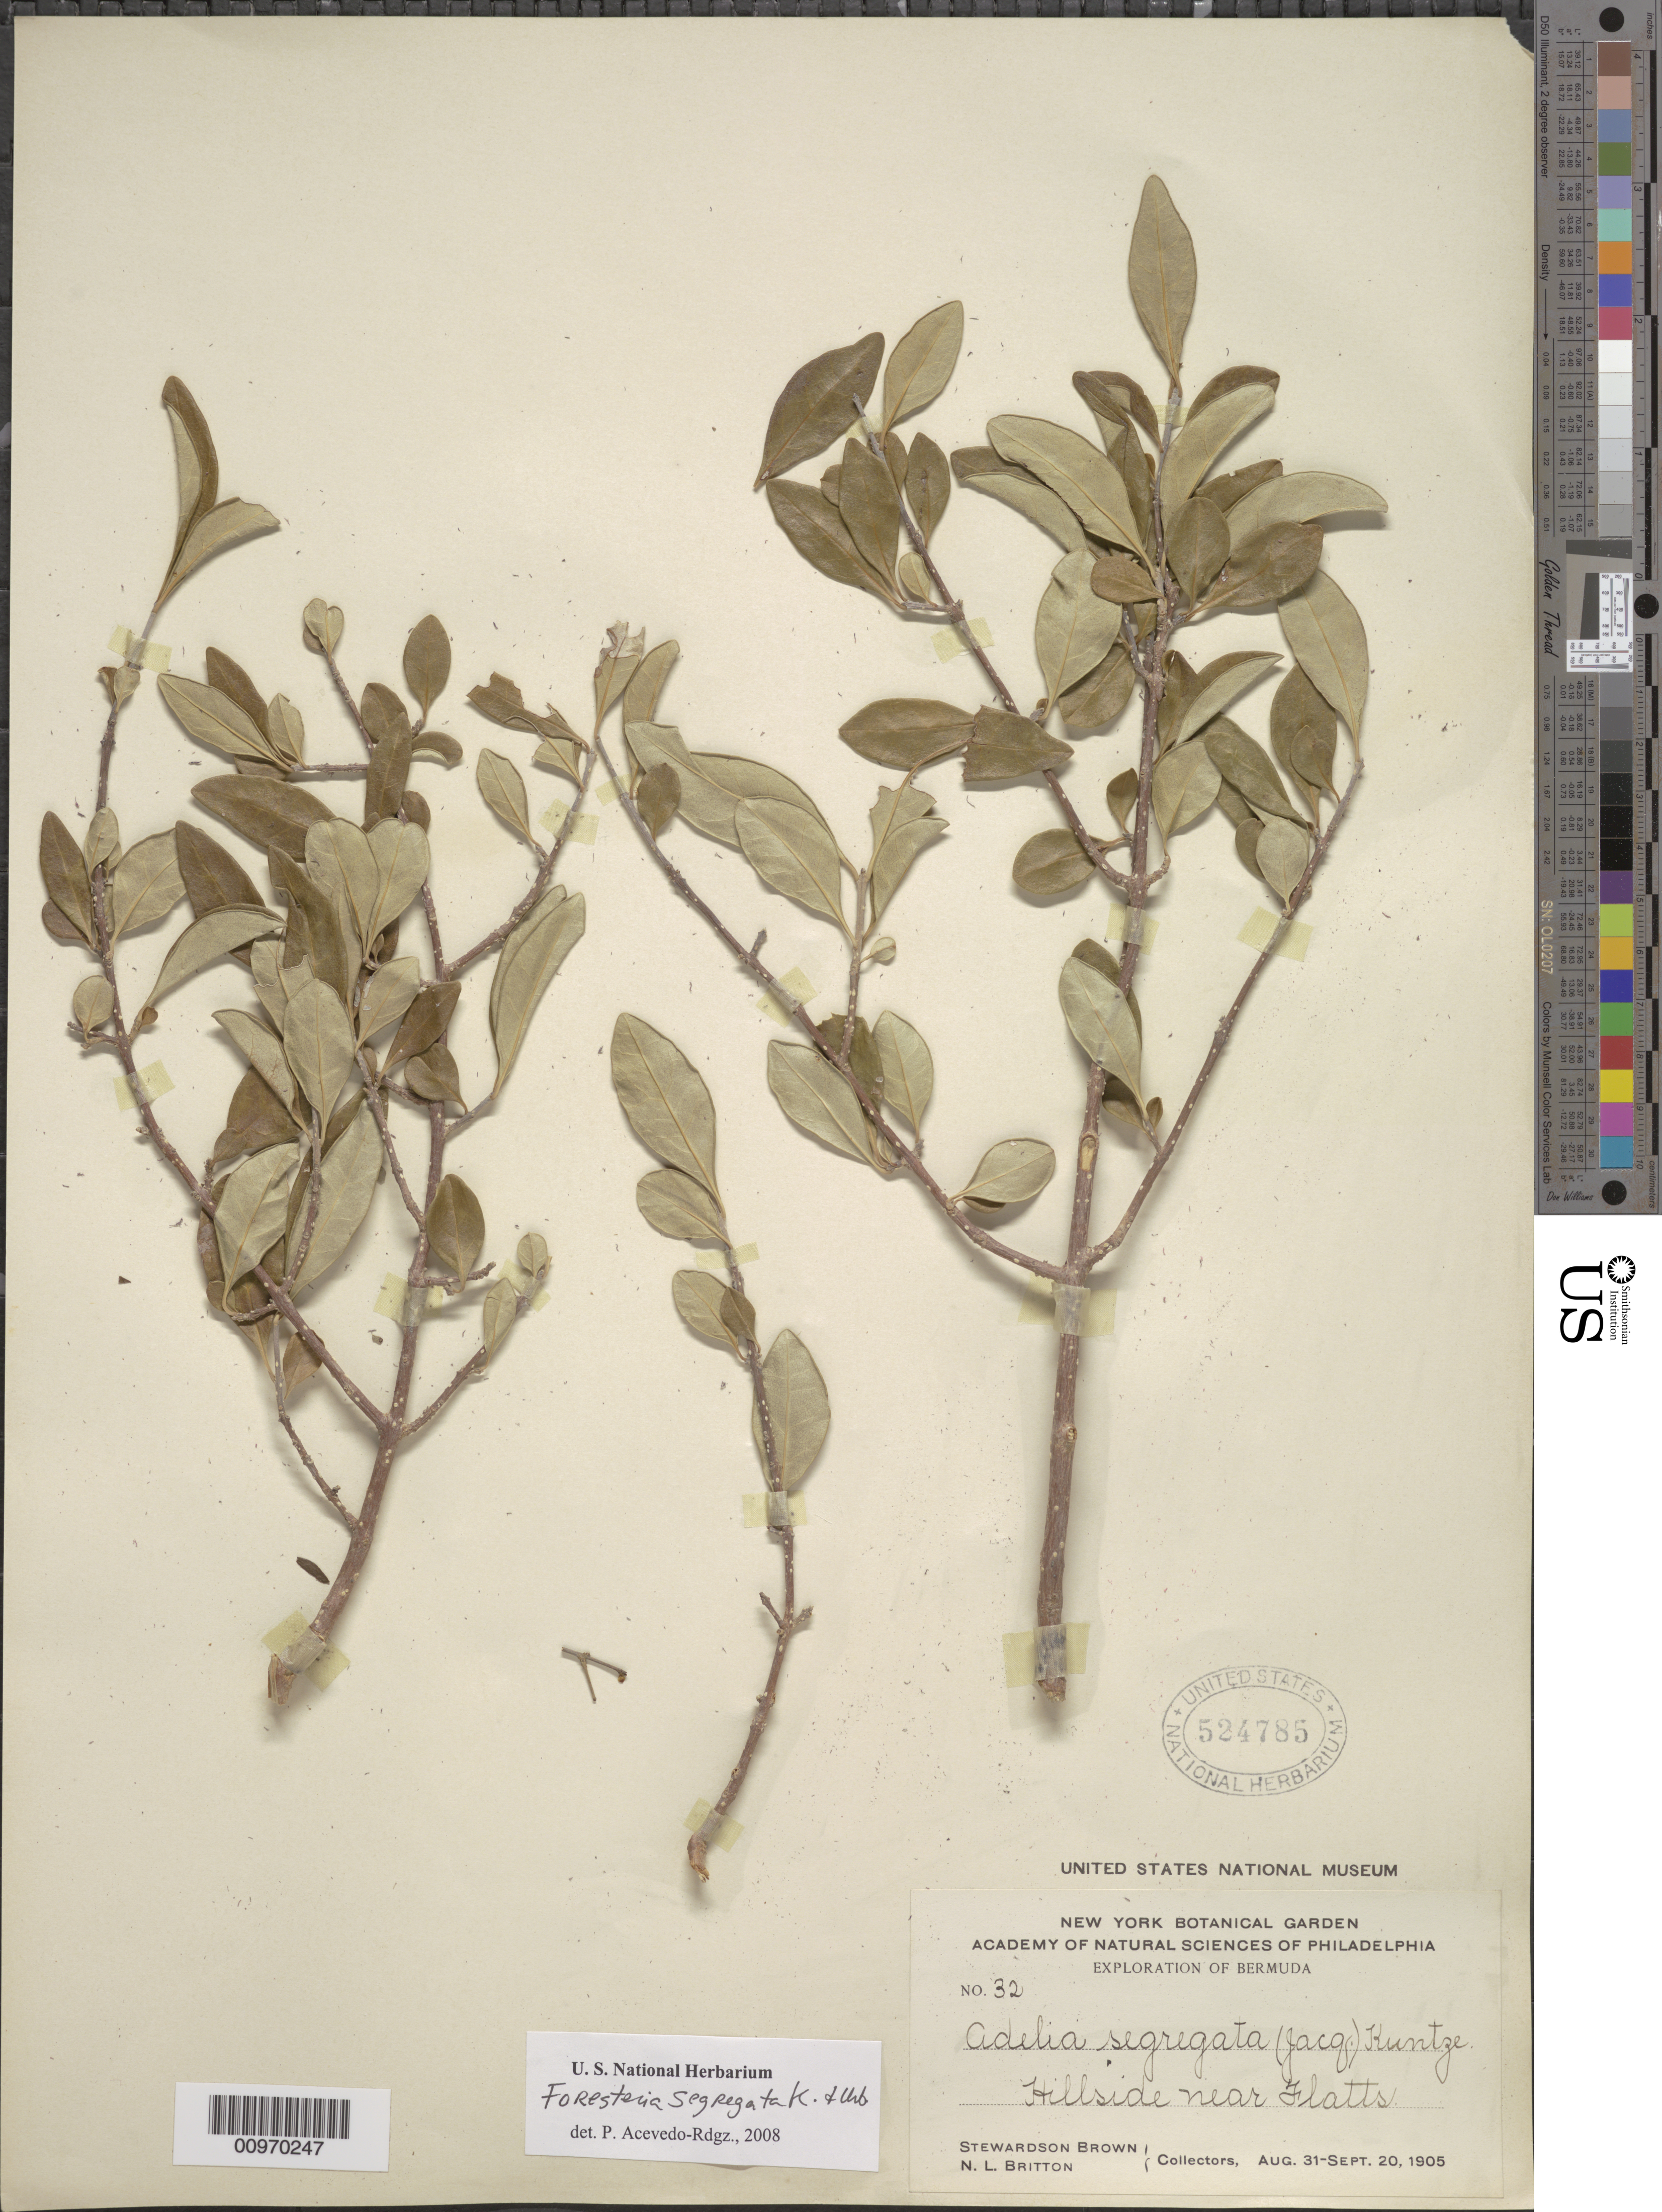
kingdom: Plantae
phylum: Tracheophyta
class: Magnoliopsida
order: Lamiales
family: Oleaceae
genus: Forestiera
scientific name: Forestiera segregata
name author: (Jacq.) Krug & Urb.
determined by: Acevedo-Rodríguez, P., (BOT), Smithsonian Institution - National Museum of Natural History (UNITED STATES)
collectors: S. Brown & N. Britton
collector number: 32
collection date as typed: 31 Aug 1905 to 20 Sep 1905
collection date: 1905-08-31/1905-09-20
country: Bermuda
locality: Near Flatts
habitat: Hillside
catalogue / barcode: US 524785